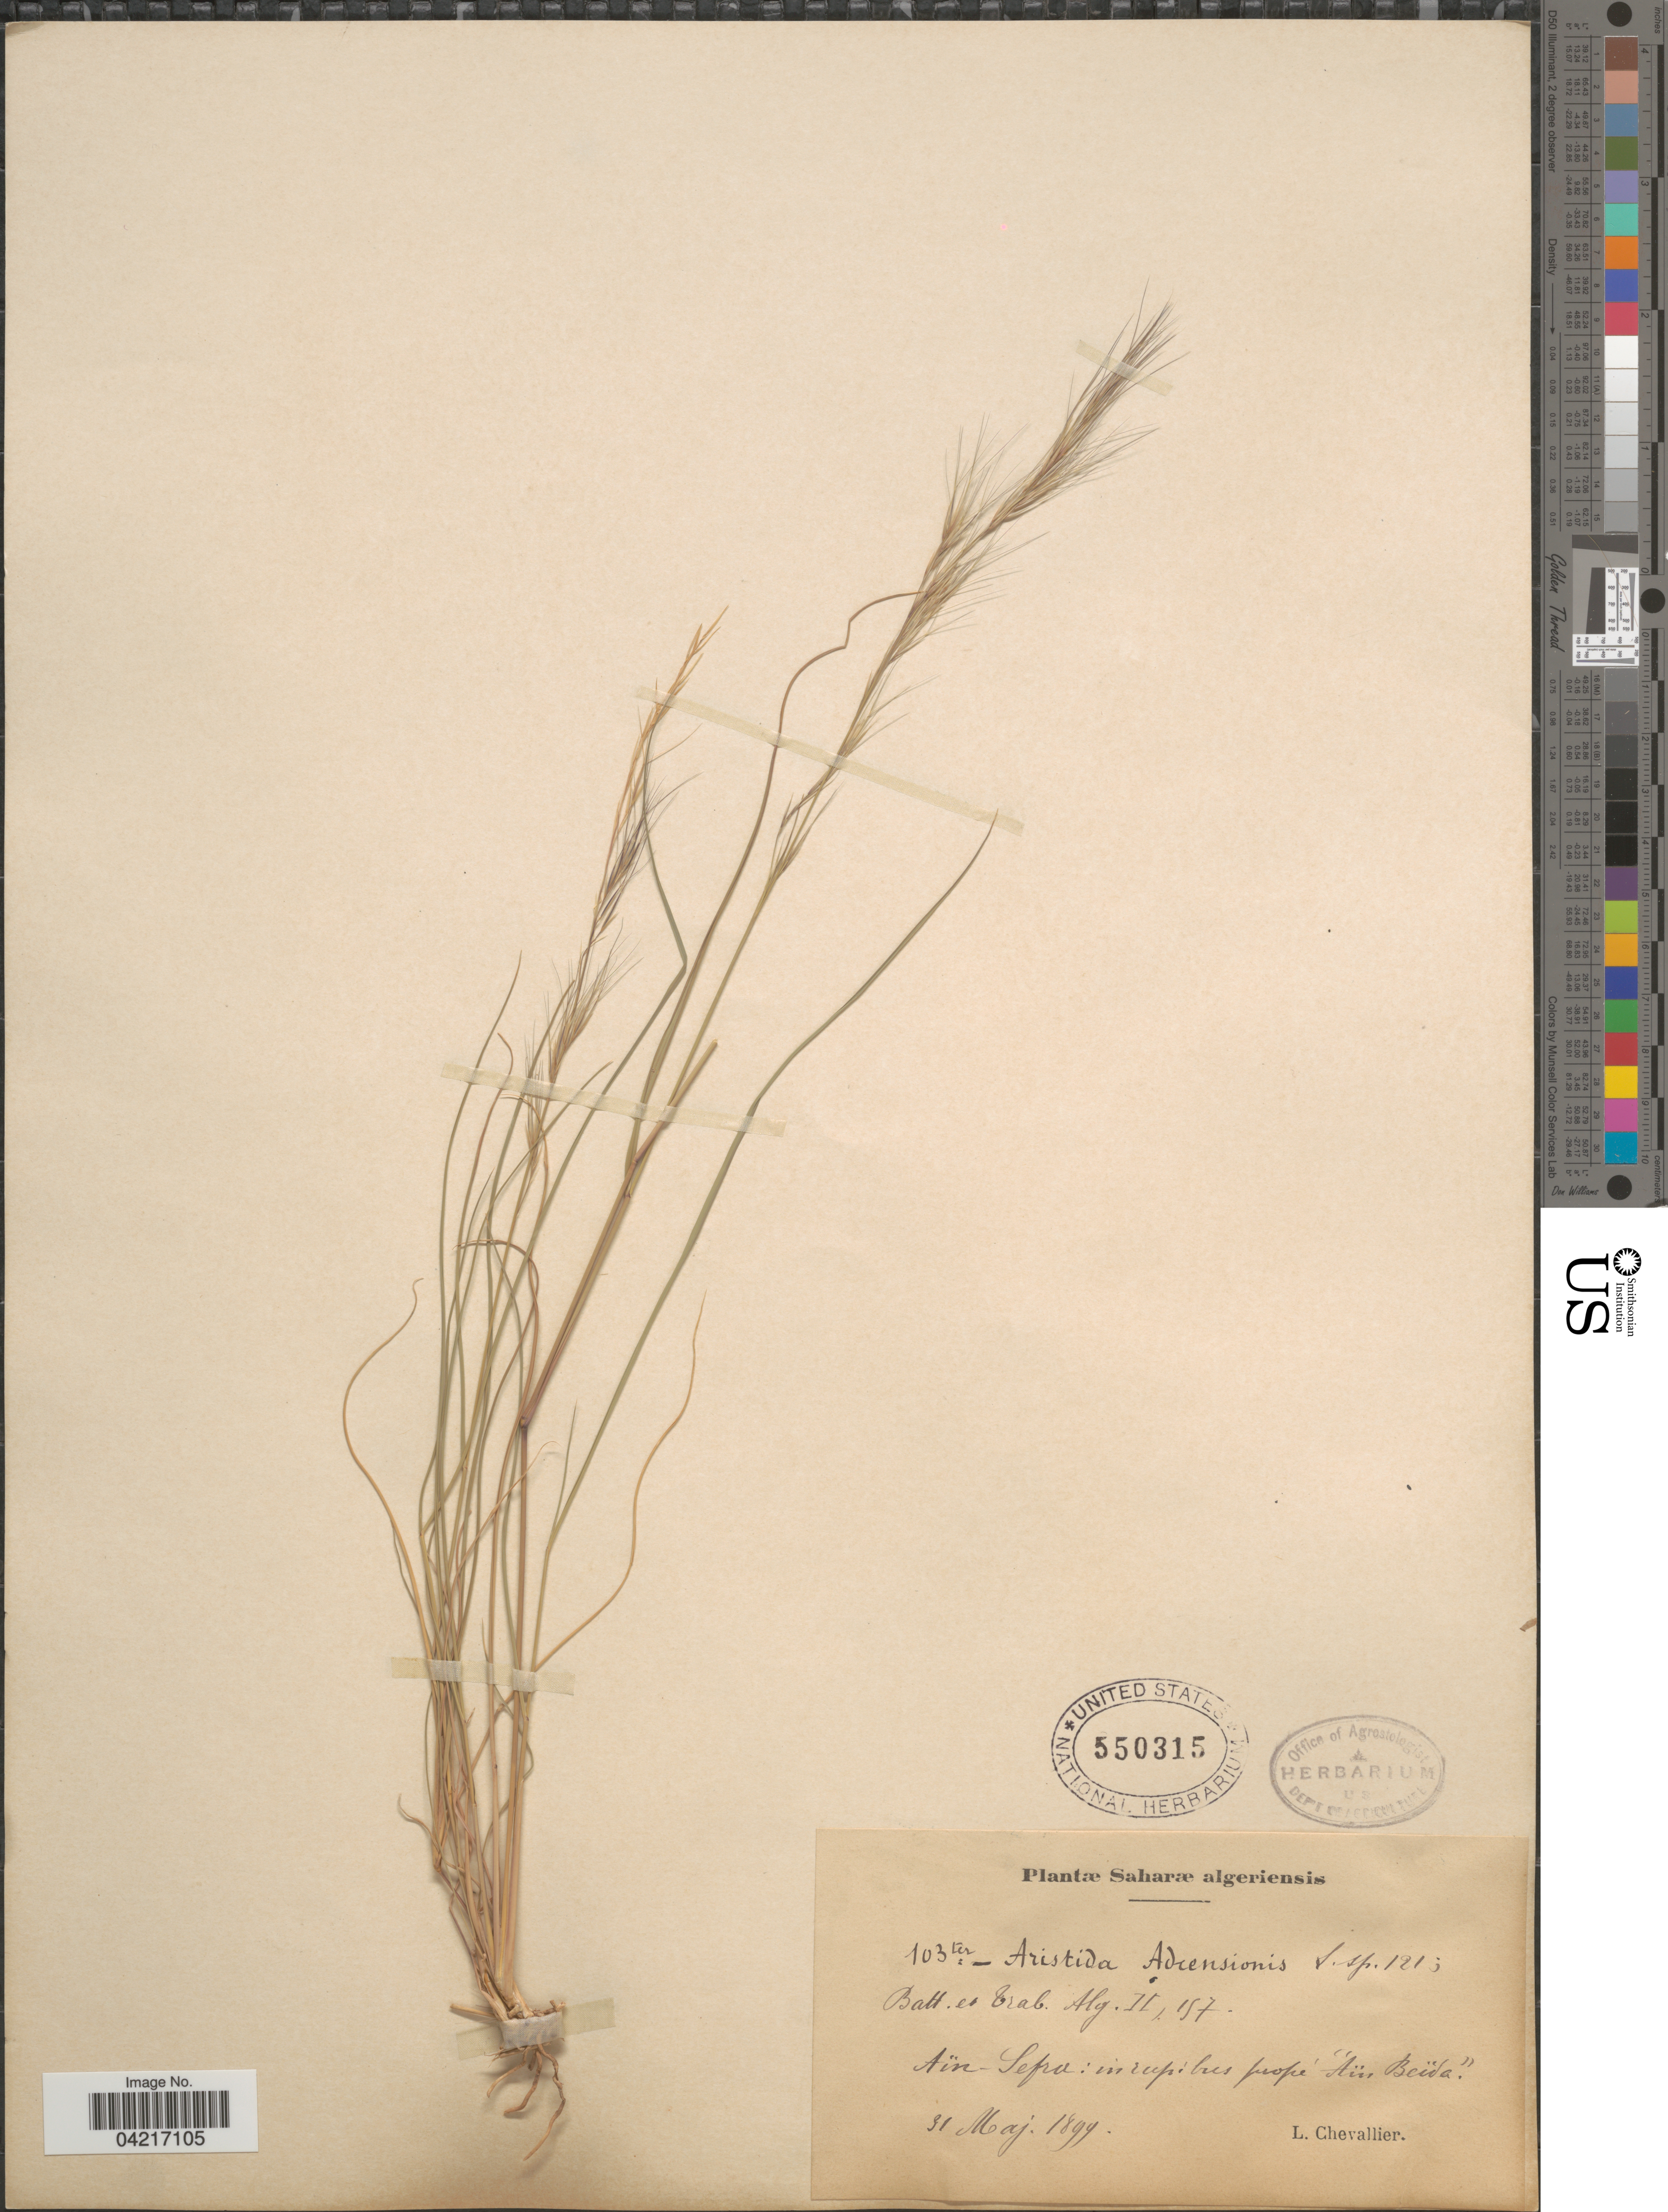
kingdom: Plantae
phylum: Tracheophyta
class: Liliopsida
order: Poales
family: Poaceae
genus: Aristida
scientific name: Aristida adscensionis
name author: L.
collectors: L. Chevallier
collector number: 103ter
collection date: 1899-05-31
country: Algeria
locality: Saharæ algeriensis. Aïn-Sefra: in rupibus prope "Aïn Beïda".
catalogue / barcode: US 550315